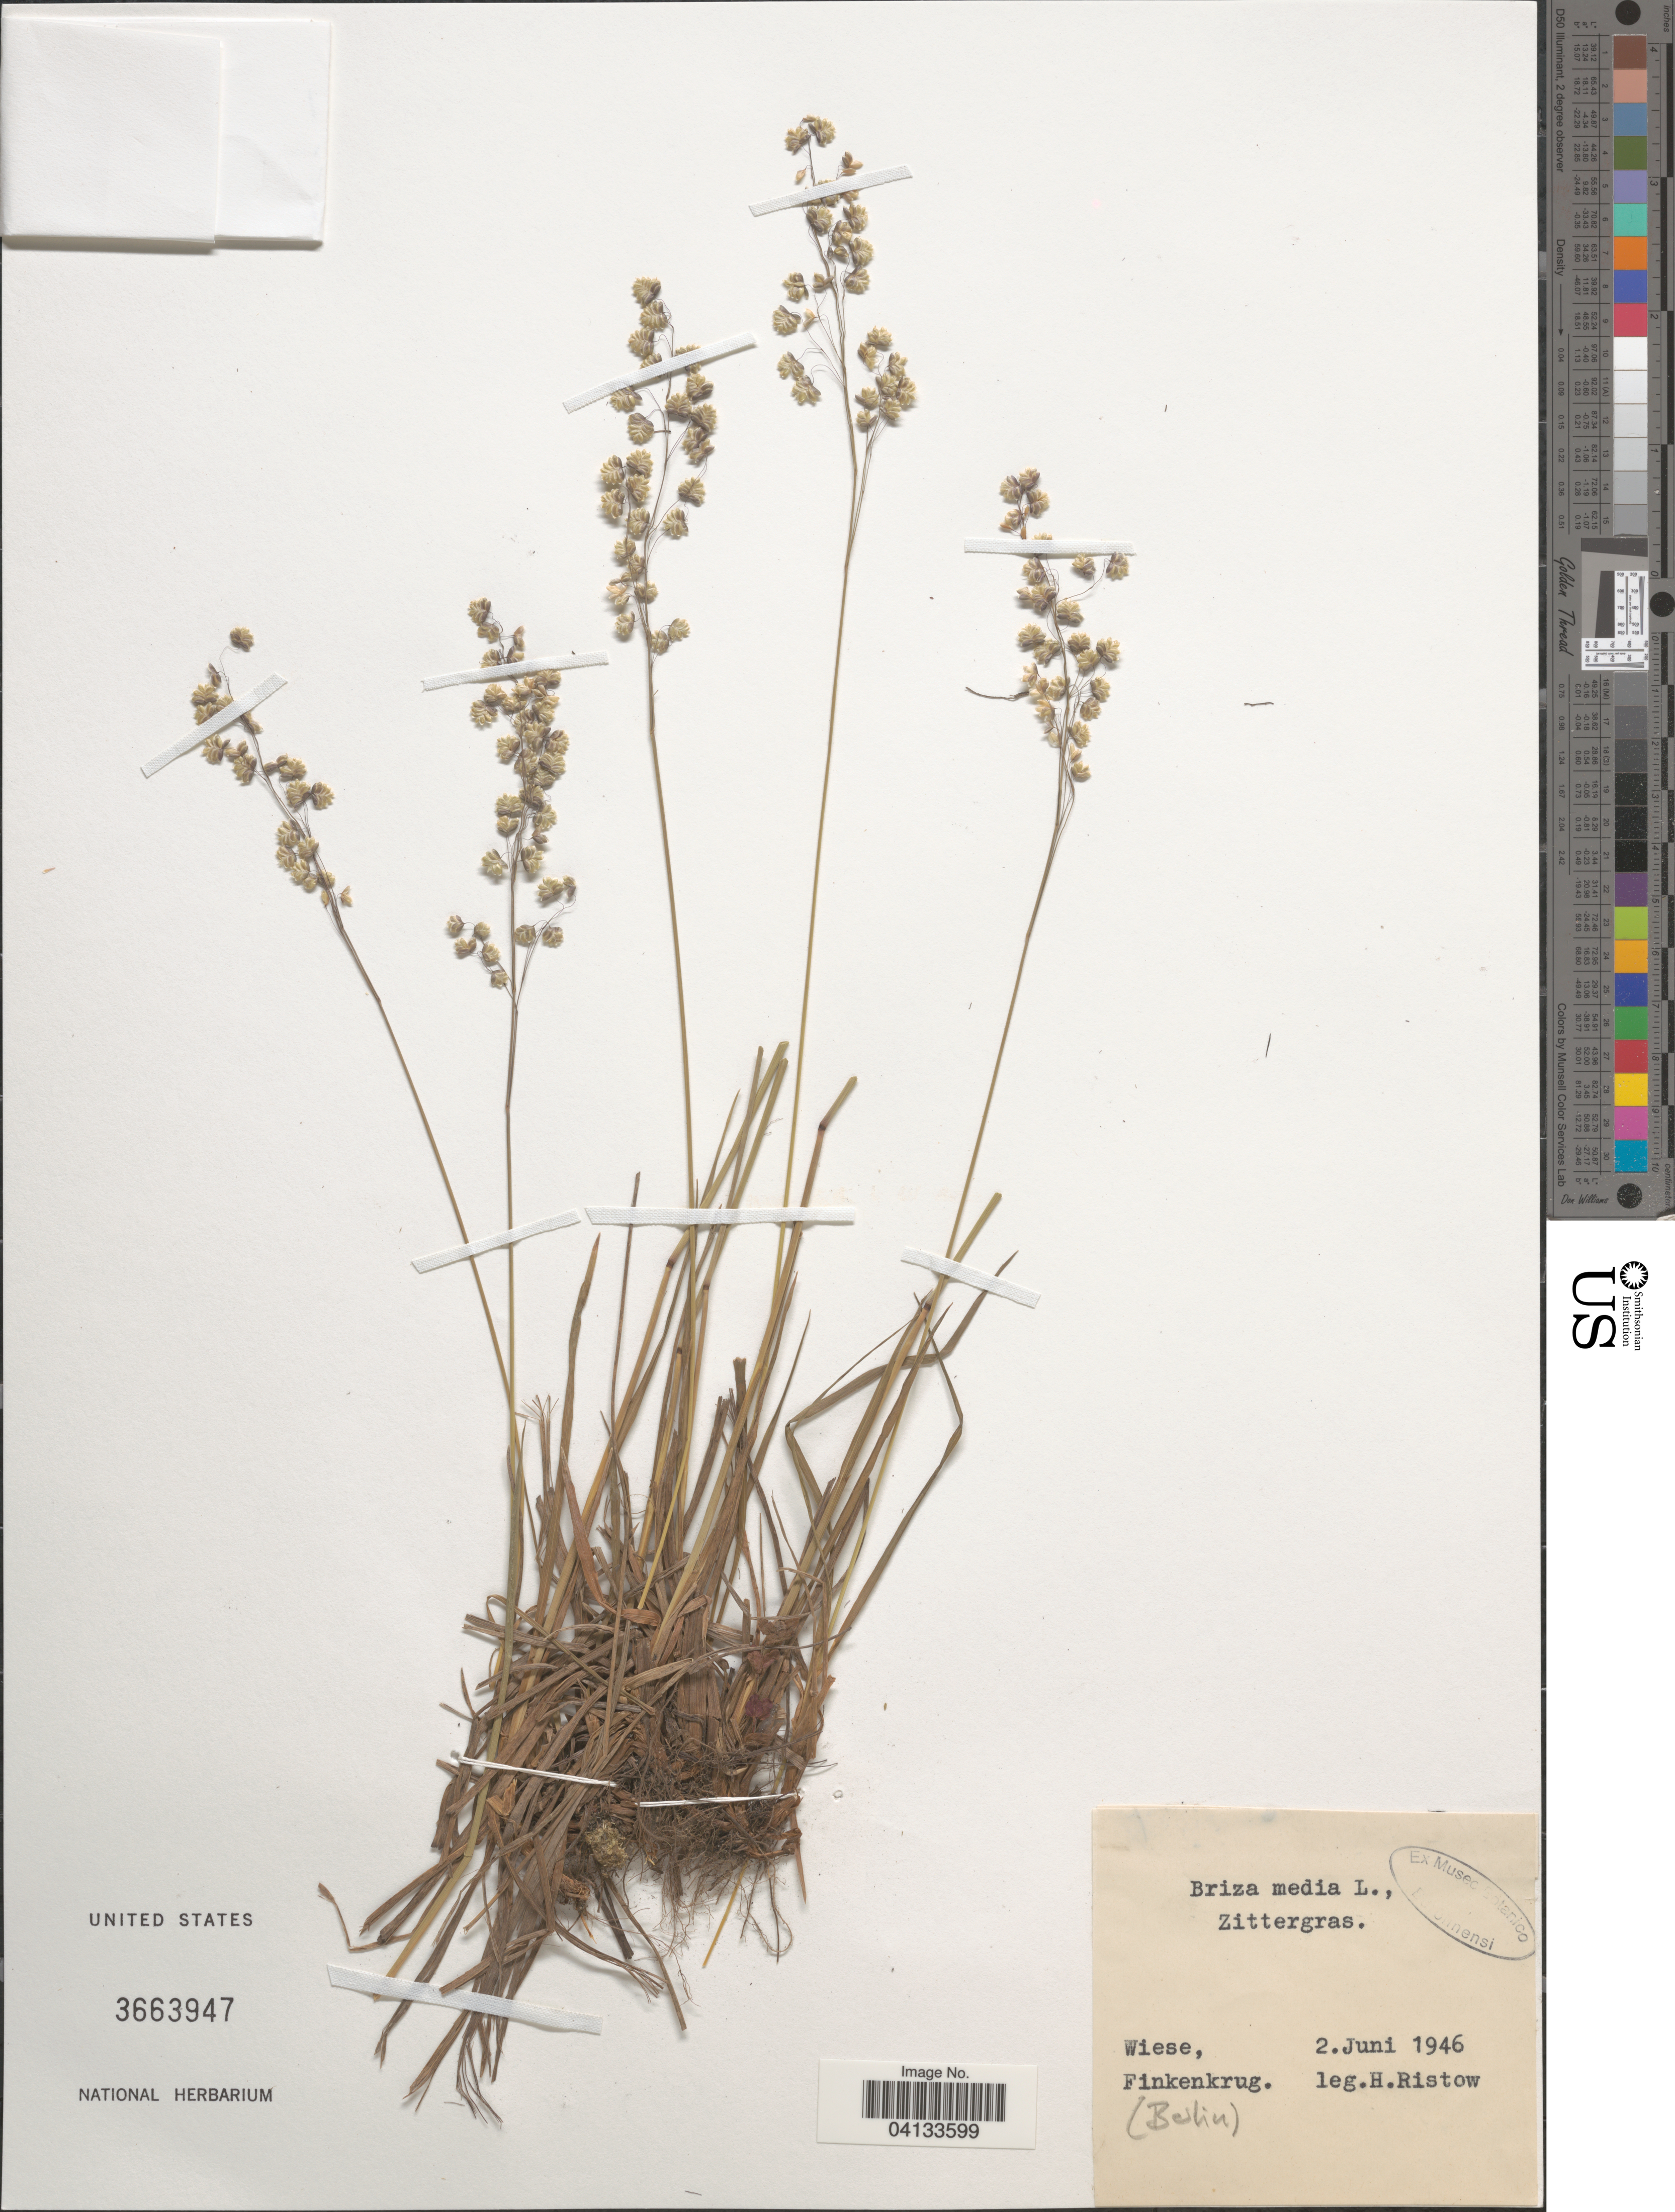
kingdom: Plantae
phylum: Tracheophyta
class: Liliopsida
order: Poales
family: Poaceae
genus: Briza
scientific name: Briza media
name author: L.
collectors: H. Ristow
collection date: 1946-06-02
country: Germany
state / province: Berlin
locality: Wiese, Finkenkrug.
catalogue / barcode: US 3663947